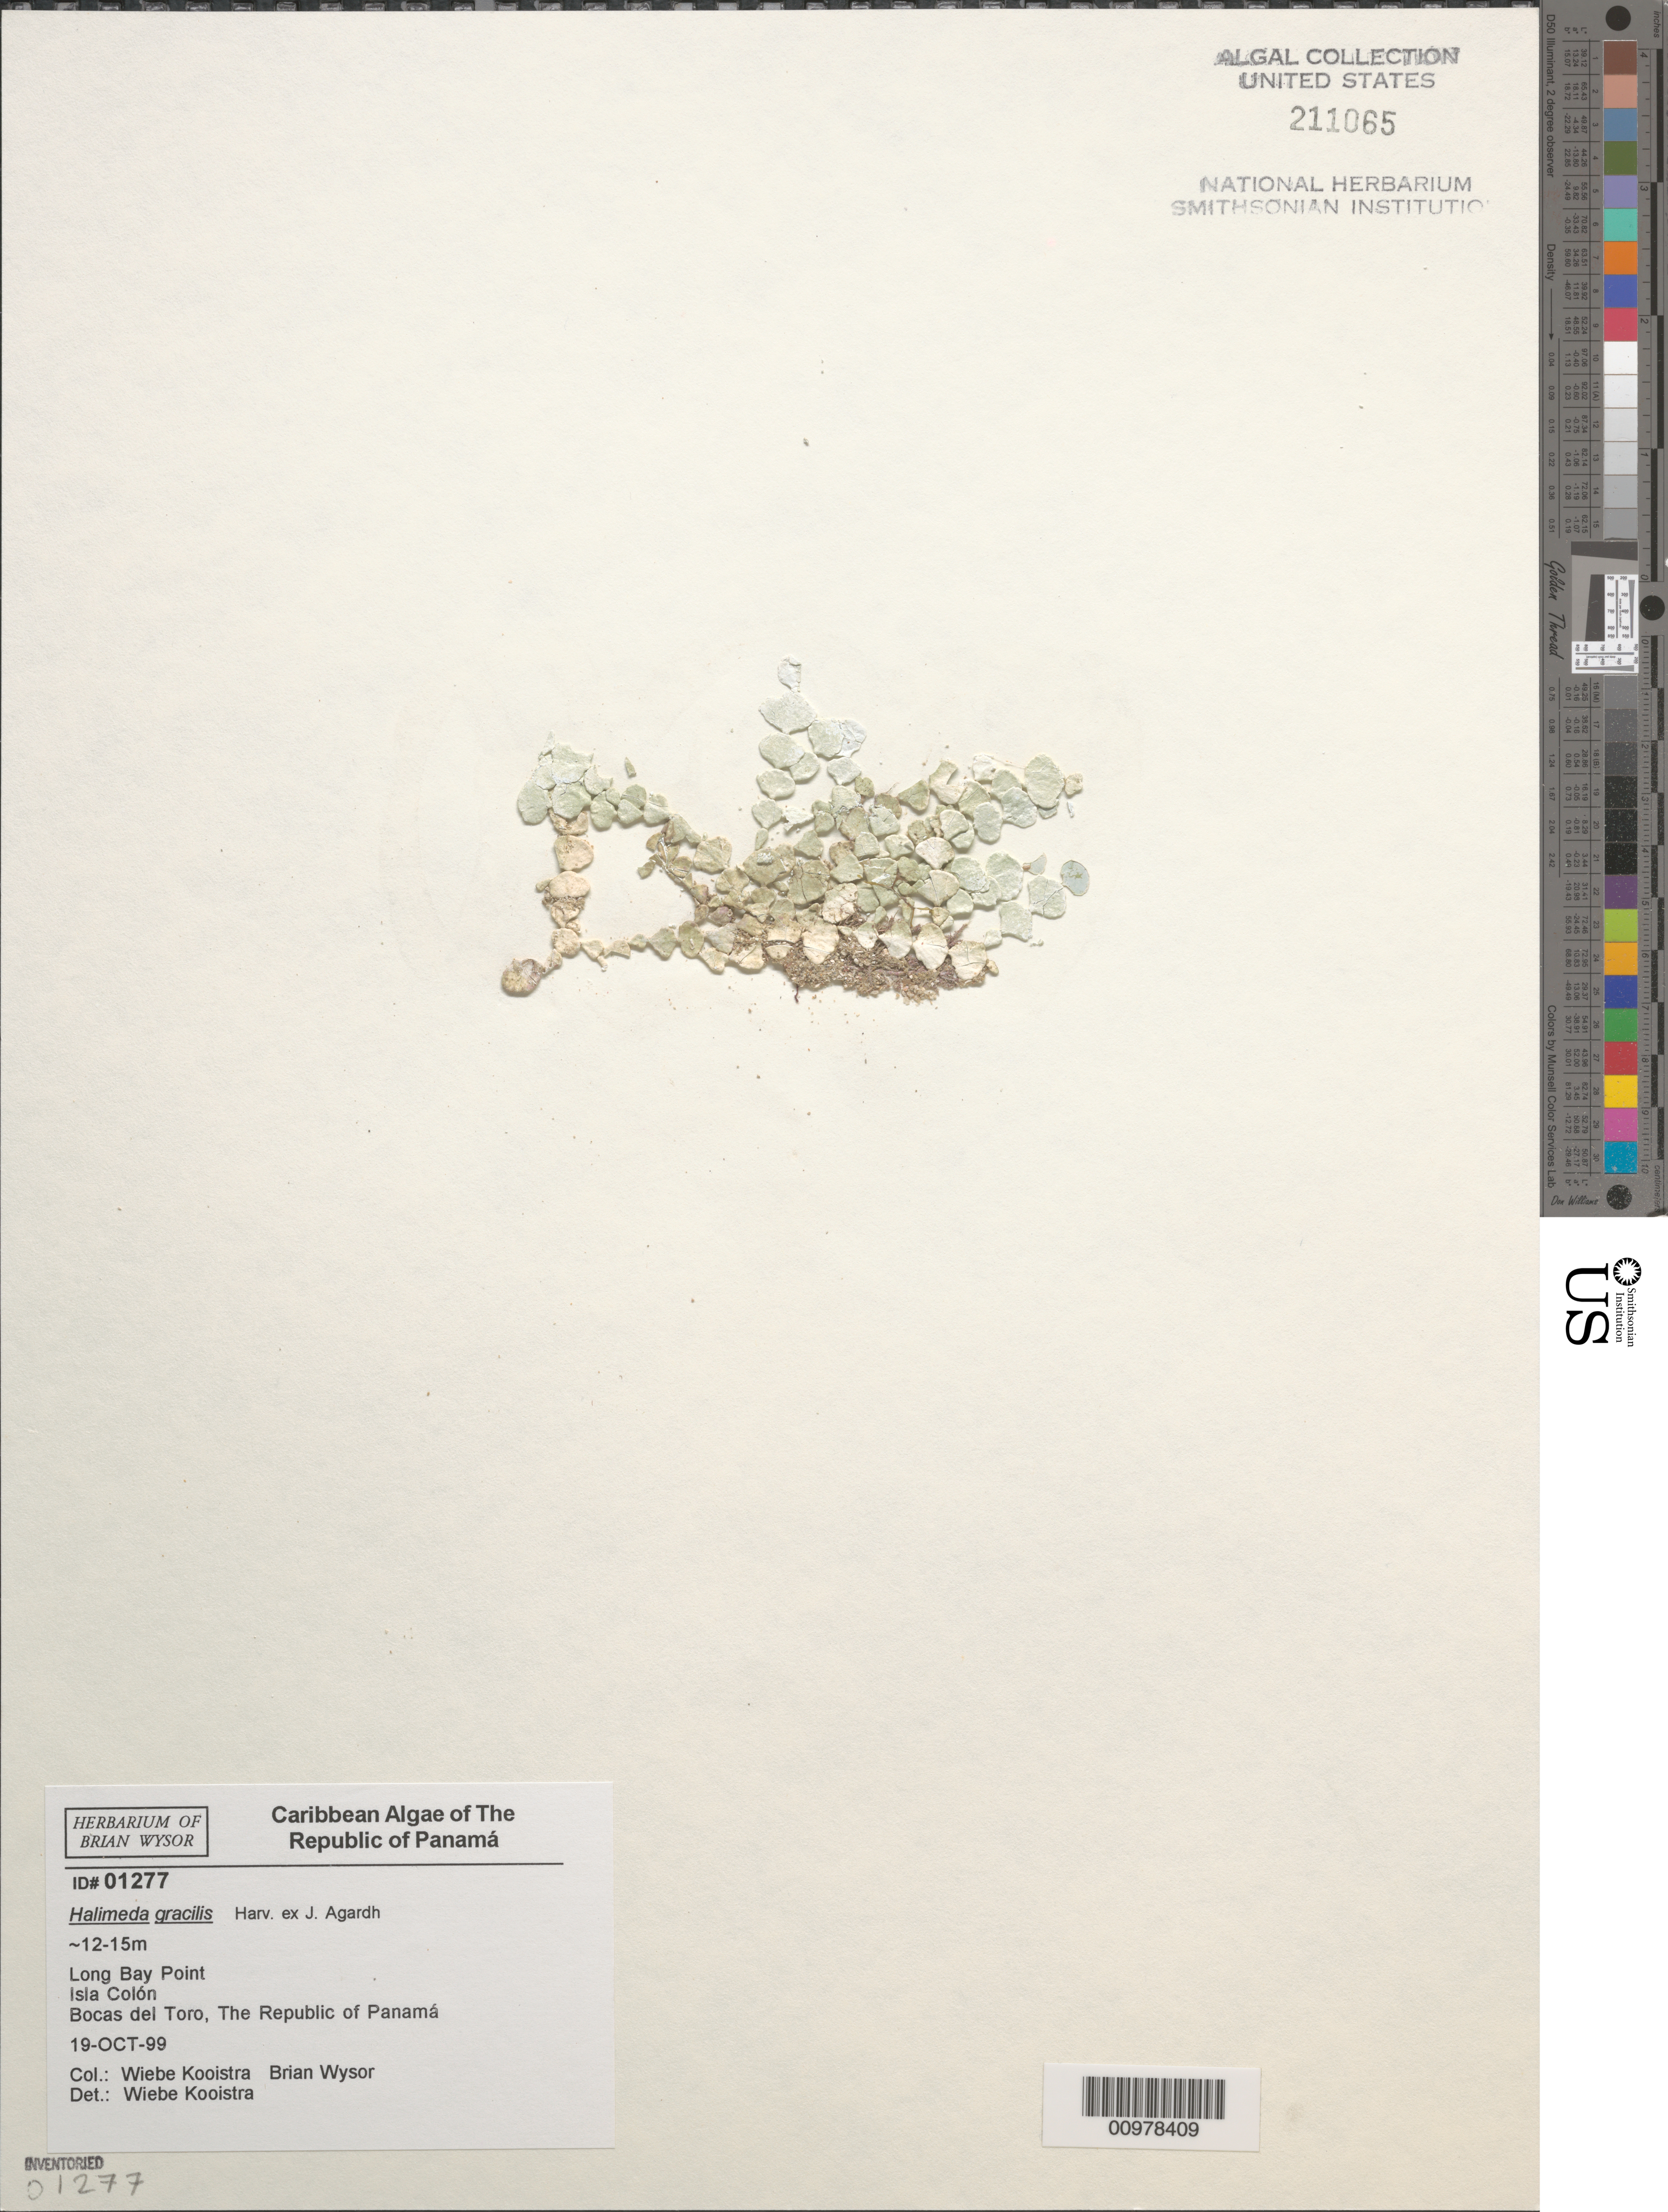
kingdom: Plantae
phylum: Chlorophyta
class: Ulvophyceae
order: Bryopsidales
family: Halimedaceae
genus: Halimeda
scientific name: Halimeda gracilis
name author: Harv. ex J. Agardh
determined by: Kooistra, Wiebe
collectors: B. Wysor & W. Kooistra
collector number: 01277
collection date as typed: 19 Oct 1999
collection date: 1999-10-19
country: Panama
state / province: Bocas del Toro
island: Colón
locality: Long Bay Point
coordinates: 9 24' 00" N, 82 13' 39" W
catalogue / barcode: US 211065